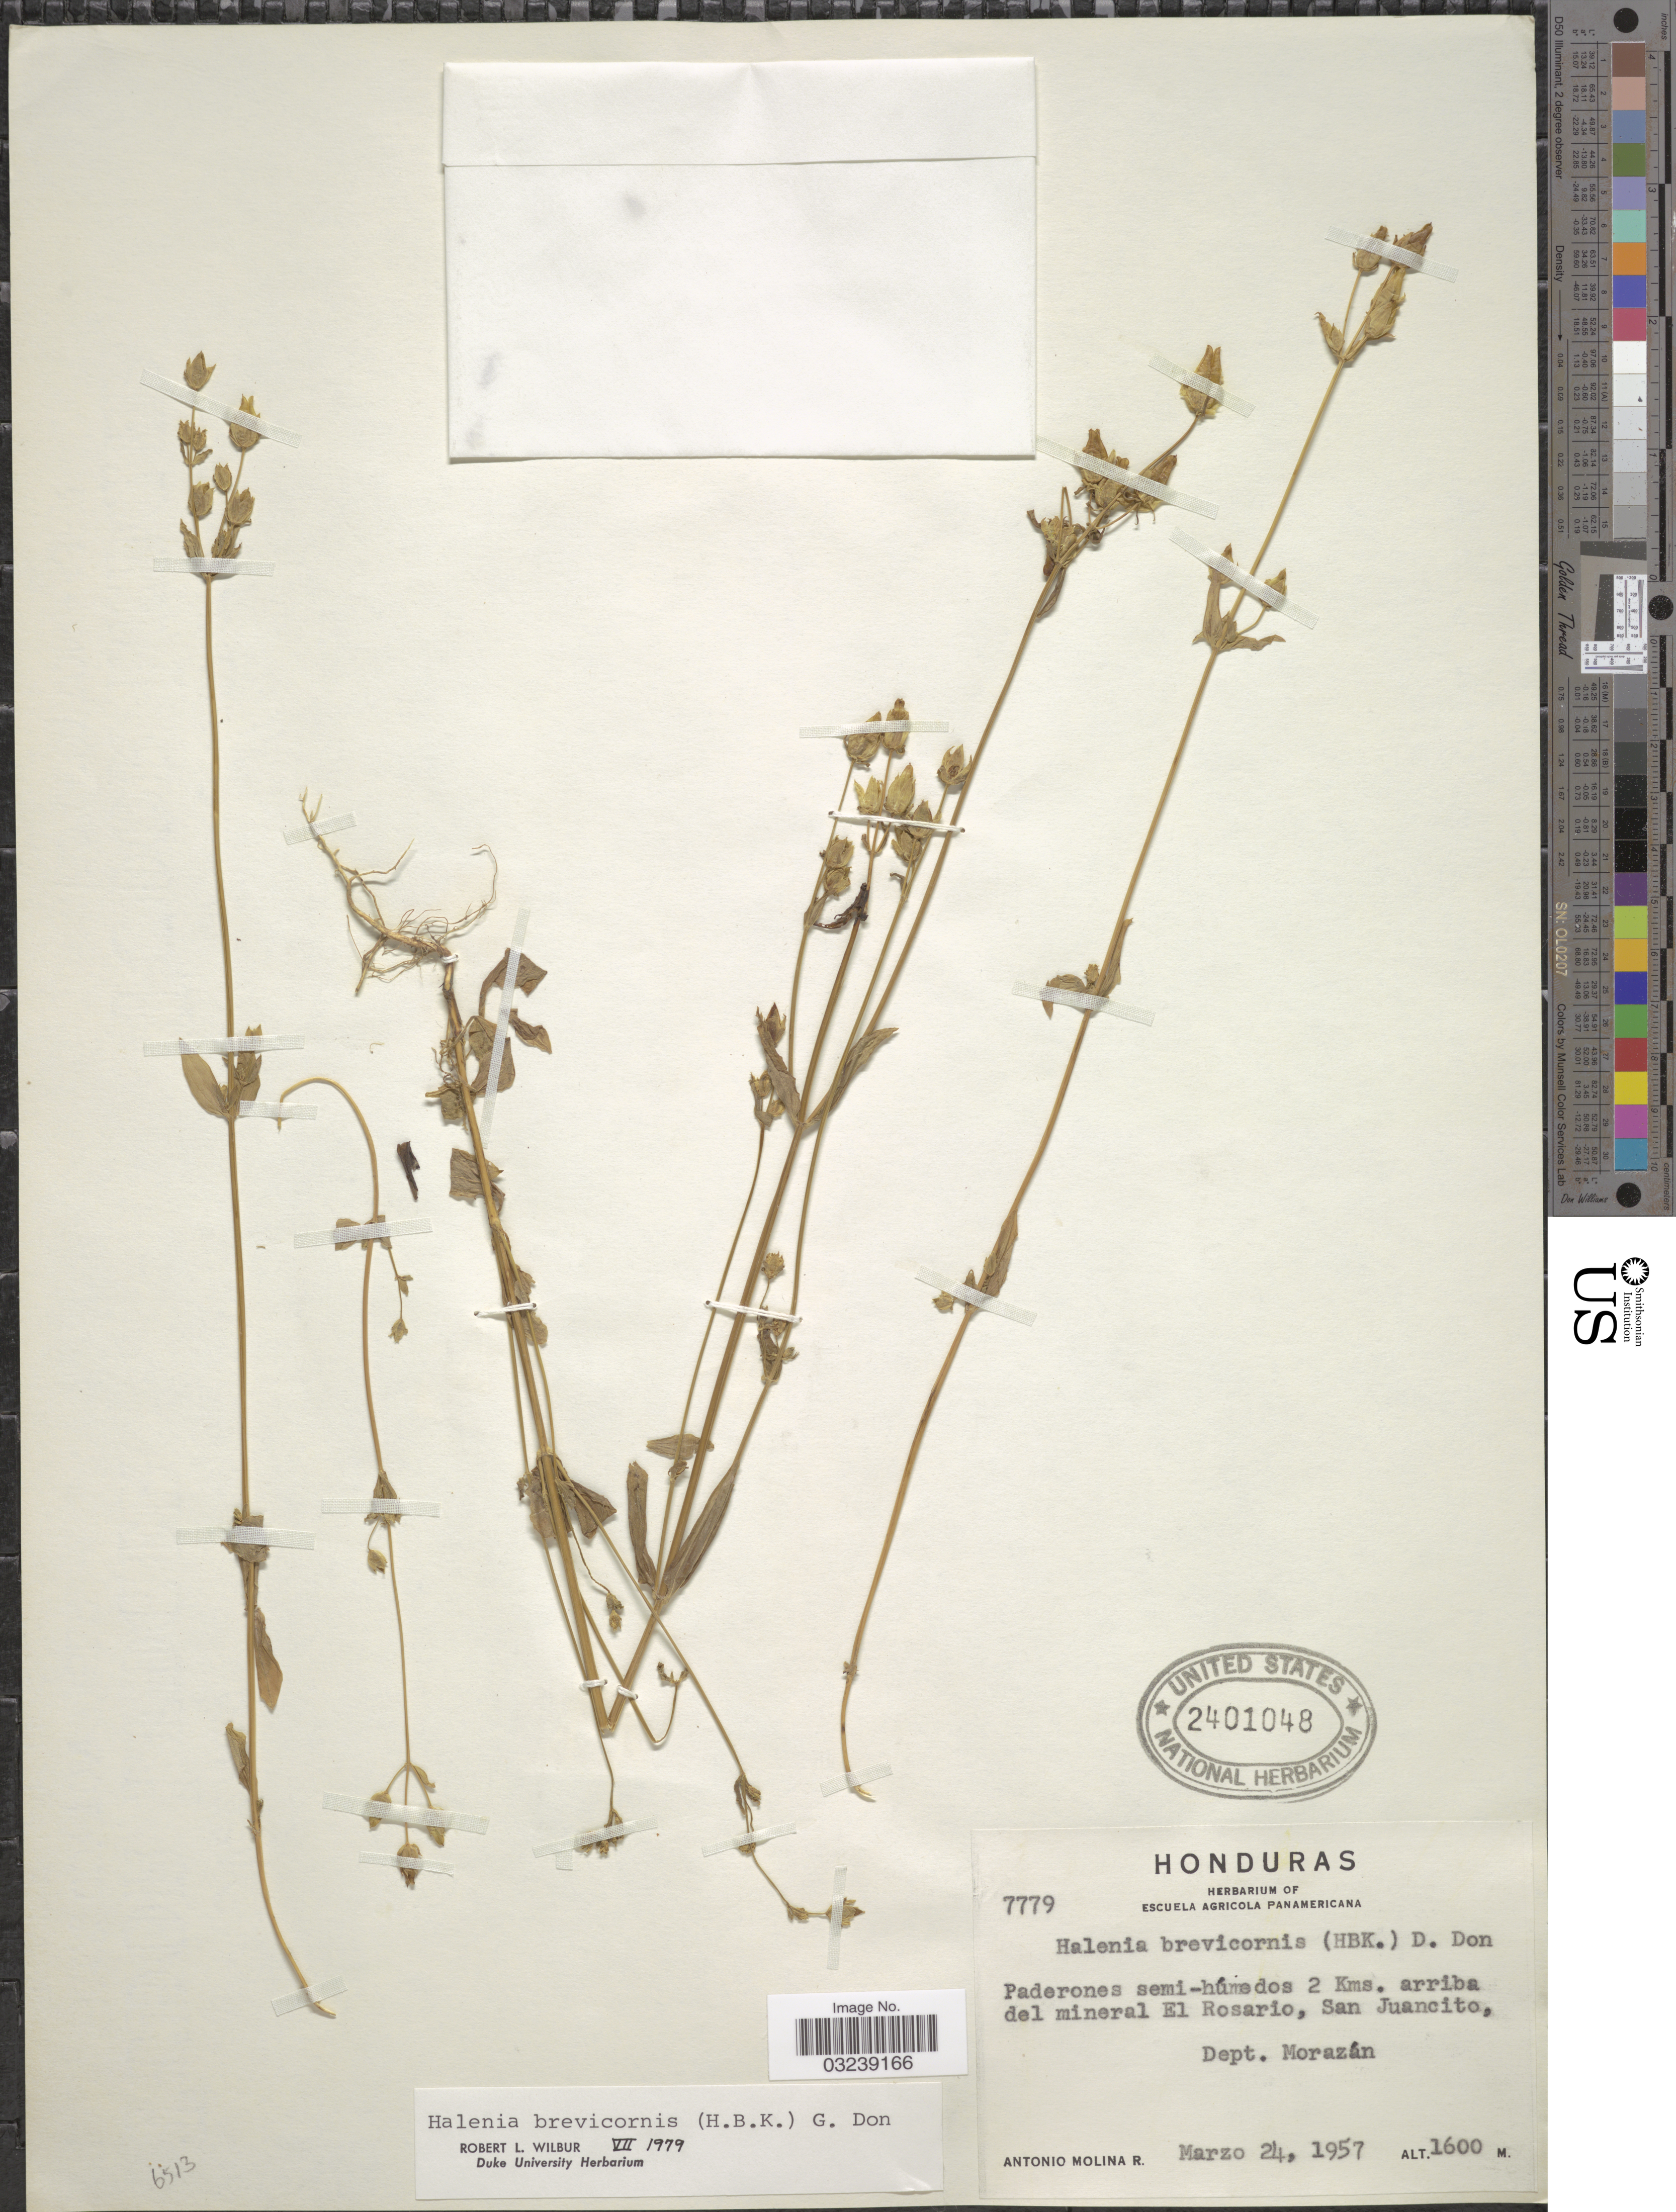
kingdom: Plantae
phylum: Tracheophyta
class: Magnoliopsida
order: Gentianales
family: Gentianaceae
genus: Halenia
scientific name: Halenia brevicornis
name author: (Kunth) G. Don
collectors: A. Molina R.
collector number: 77779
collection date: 1957-03-24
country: Honduras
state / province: Fco. Morazán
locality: Paderones semi-húmedos 2 Kms. arriba del mineral El Rosario, San Juancito, Dept. Morazán.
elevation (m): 1600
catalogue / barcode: US 2401048